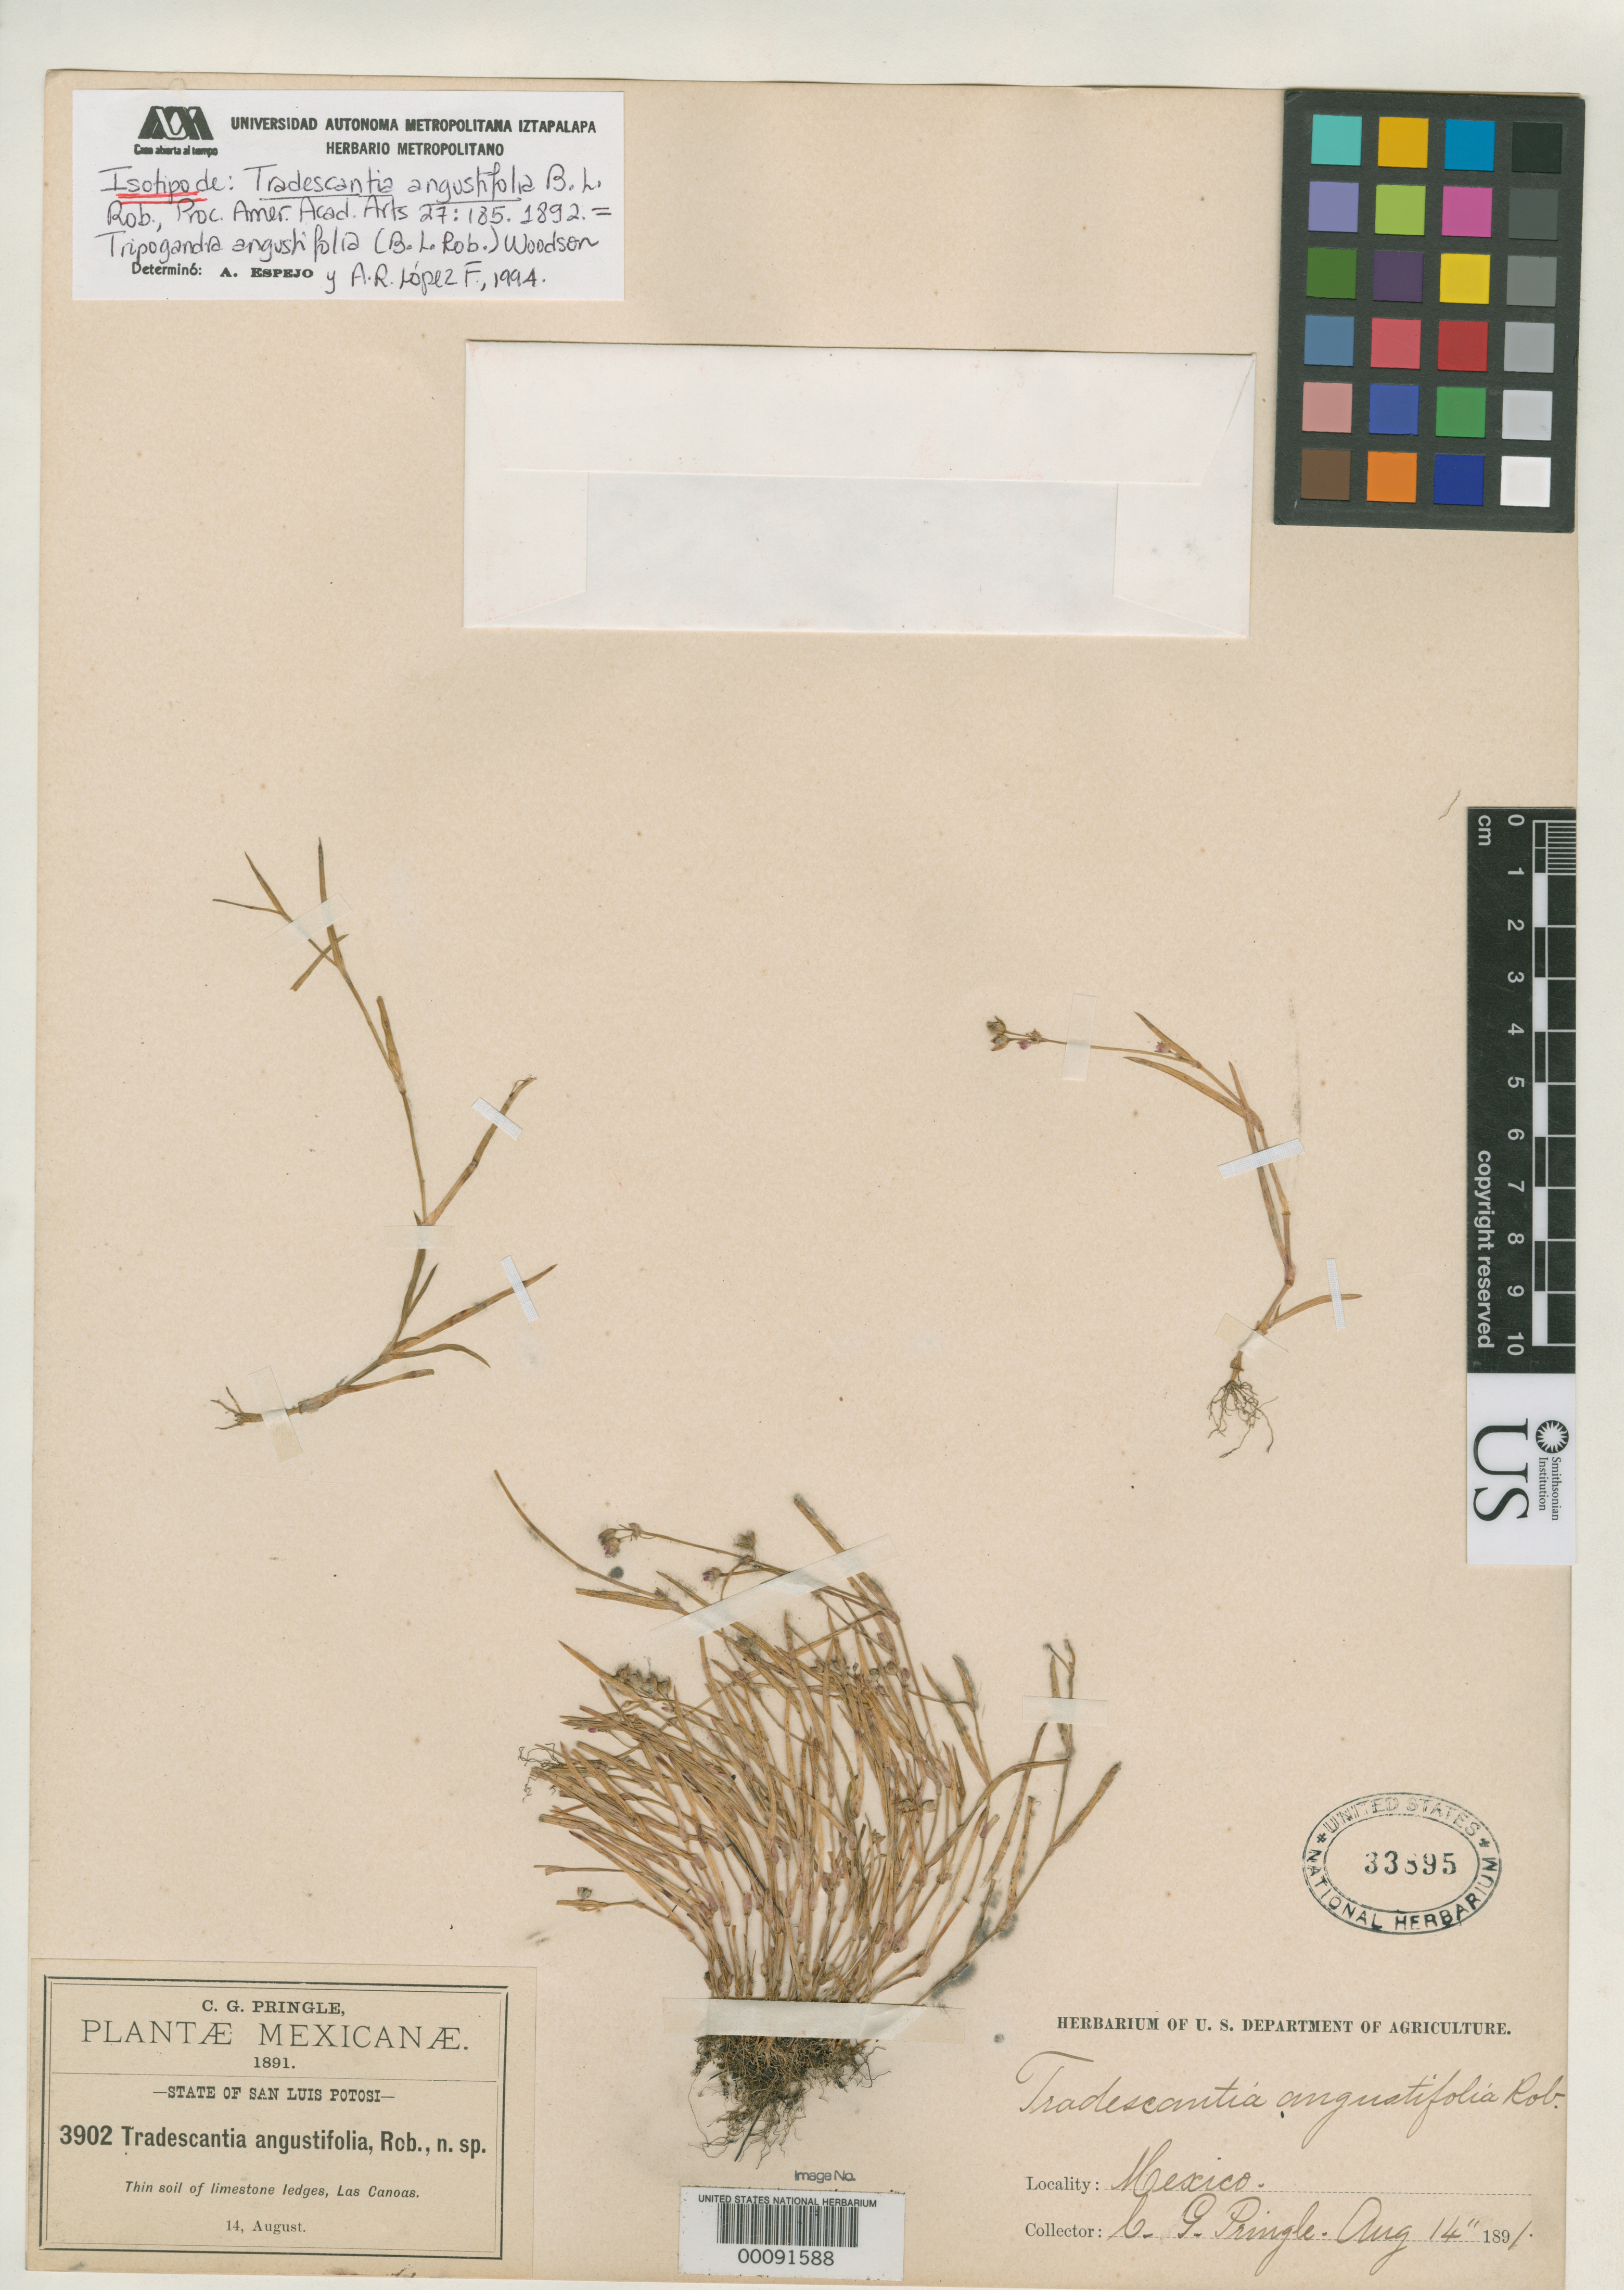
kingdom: Plantae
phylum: Tracheophyta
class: Liliopsida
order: Commelinales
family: Commelinaceae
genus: Tradescantia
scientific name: Tradescantia angustifolia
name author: B.L. Rob.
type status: Isotype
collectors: C. G. Pringle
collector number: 3902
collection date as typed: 14 Aug 1891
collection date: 1891-08-14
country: Mexico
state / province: San Luis Potosi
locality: Las Canoas.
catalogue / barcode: US 33895